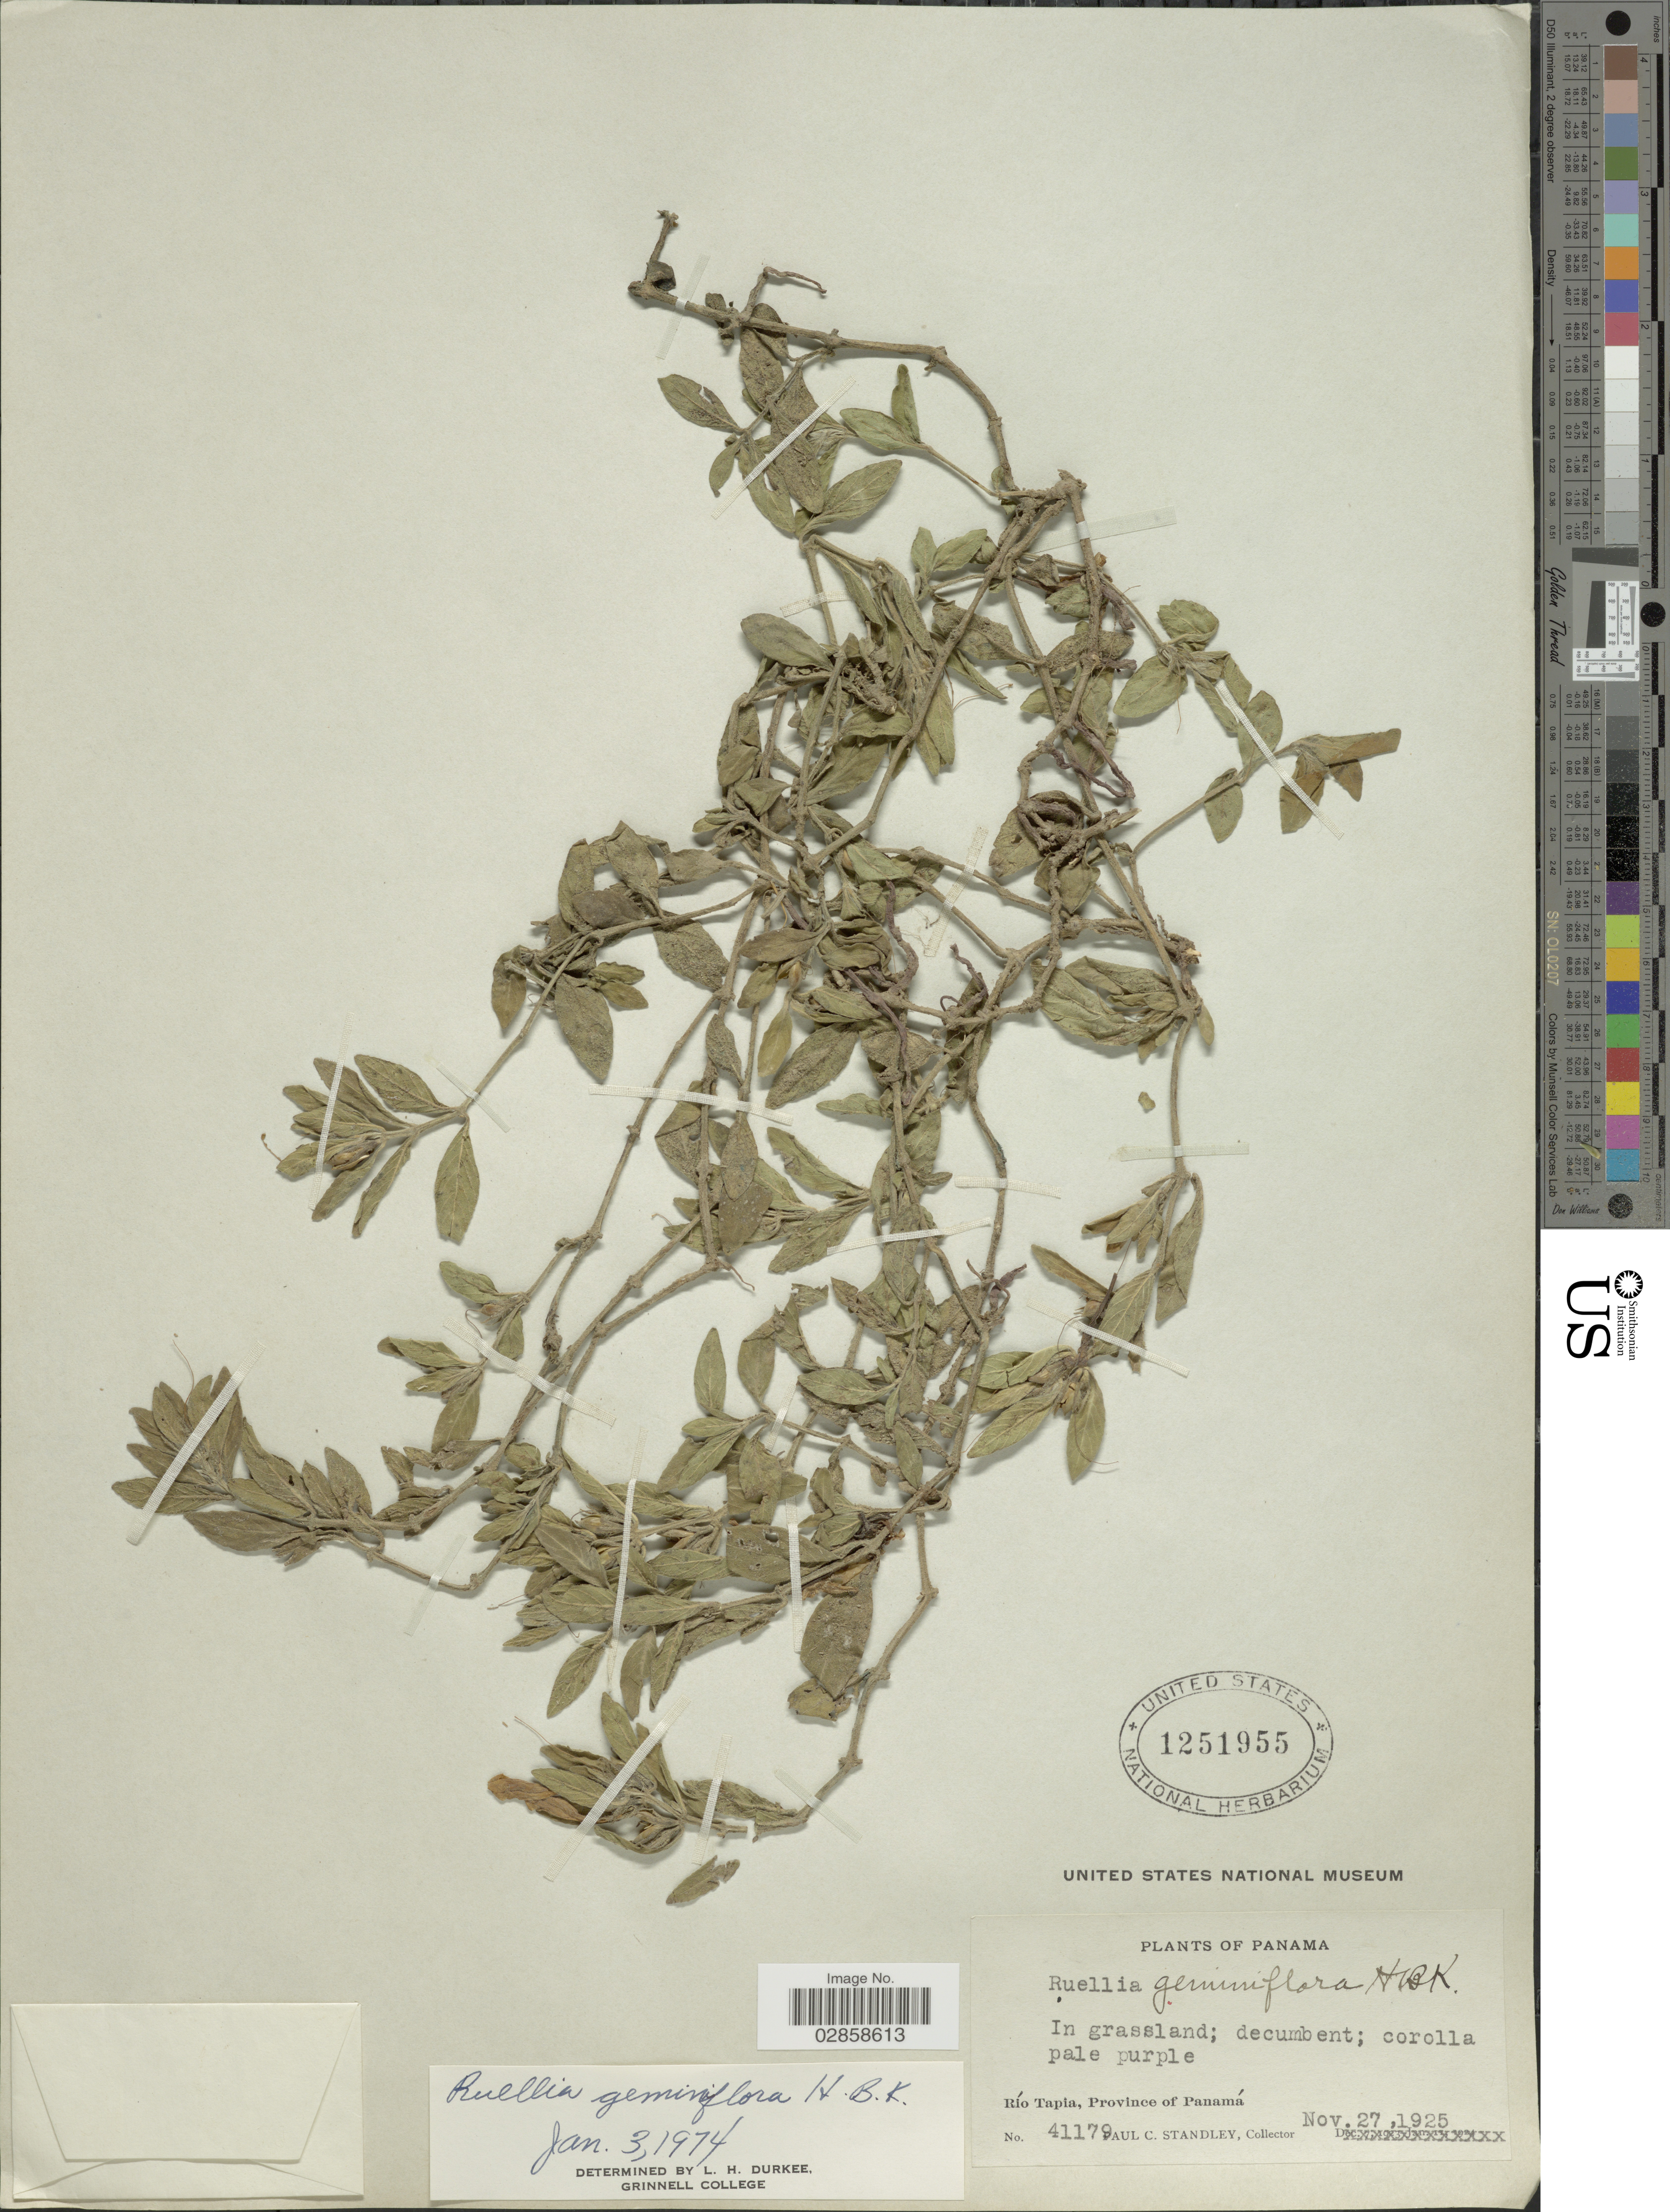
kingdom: Plantae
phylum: Tracheophyta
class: Magnoliopsida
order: Lamiales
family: Acanthaceae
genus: Ruellia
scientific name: Ruellia geminiflora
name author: Kunth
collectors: P. C. Standley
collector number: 41179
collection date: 1925-11-27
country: Panama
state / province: Panamá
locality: Río Tapia.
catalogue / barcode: US 1251955